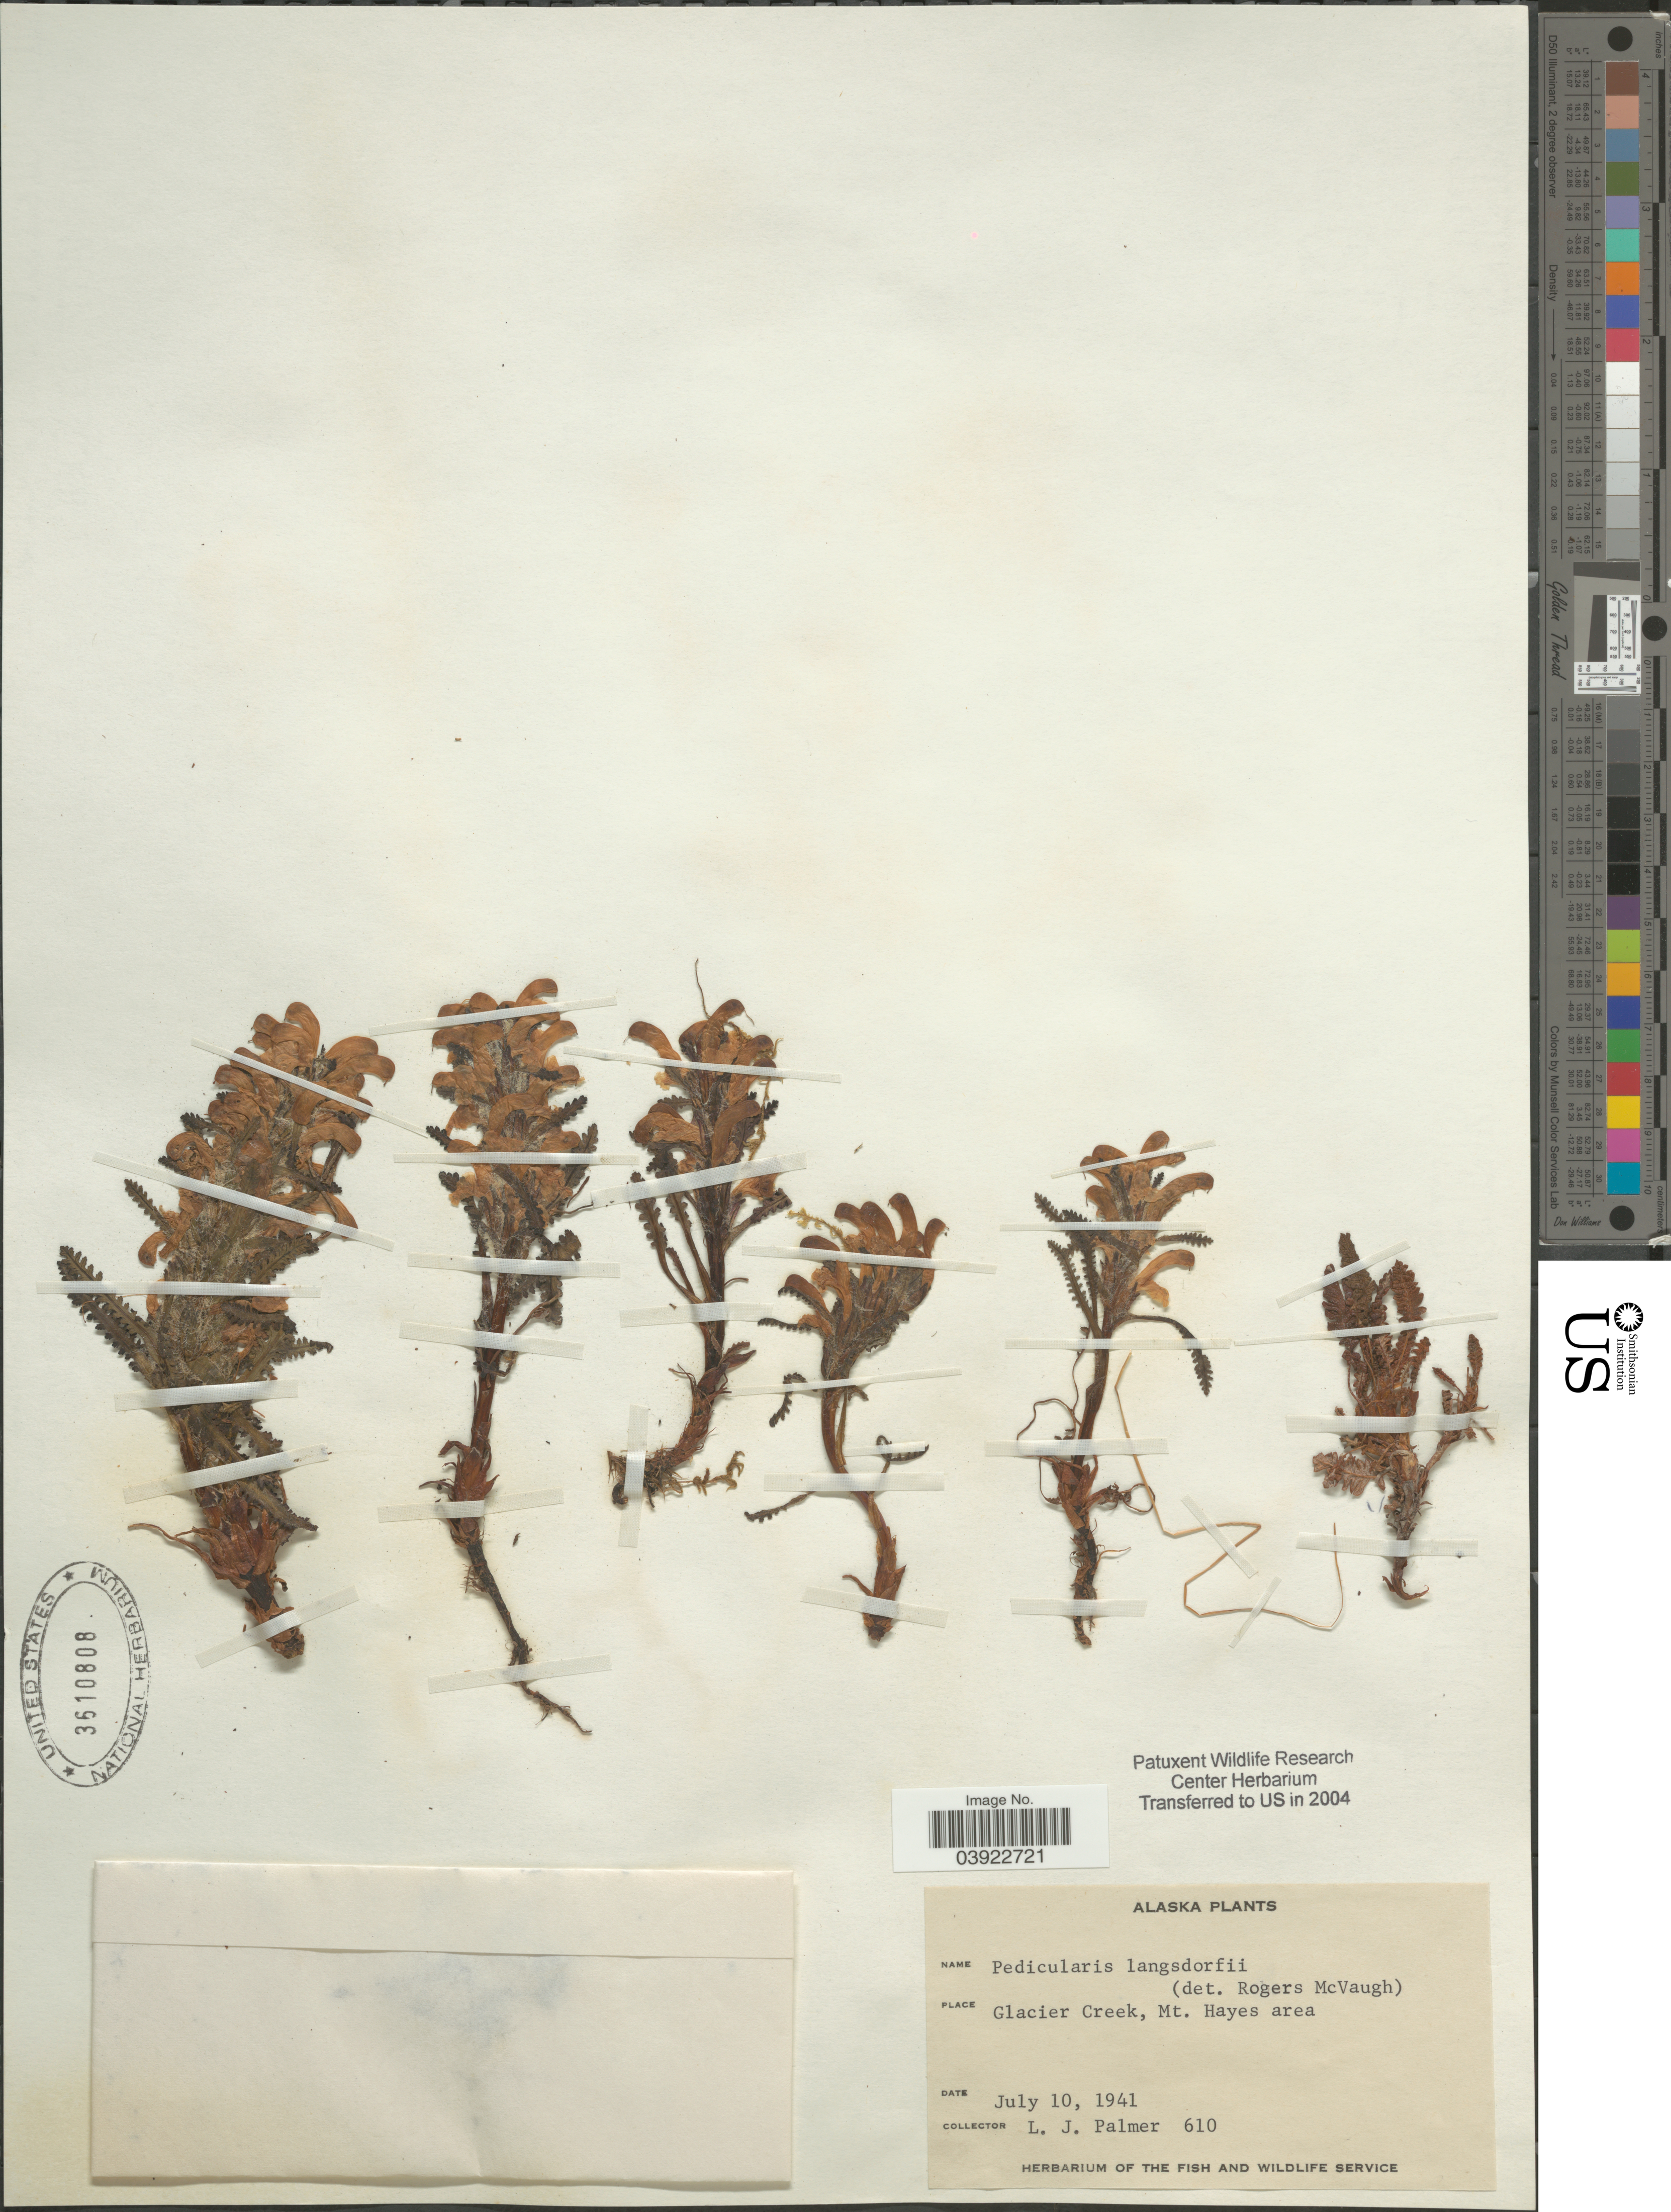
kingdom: Plantae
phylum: Tracheophyta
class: Magnoliopsida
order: Lamiales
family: Orobanchaceae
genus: Pedicularis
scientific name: Pedicularis langsdorffii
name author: Fisch. ex Steven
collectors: L. J. Palmer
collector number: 610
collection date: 1941-07-10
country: United States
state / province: Alaska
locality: Glacier Creek, Mt. Hayes area.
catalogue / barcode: US 3610808